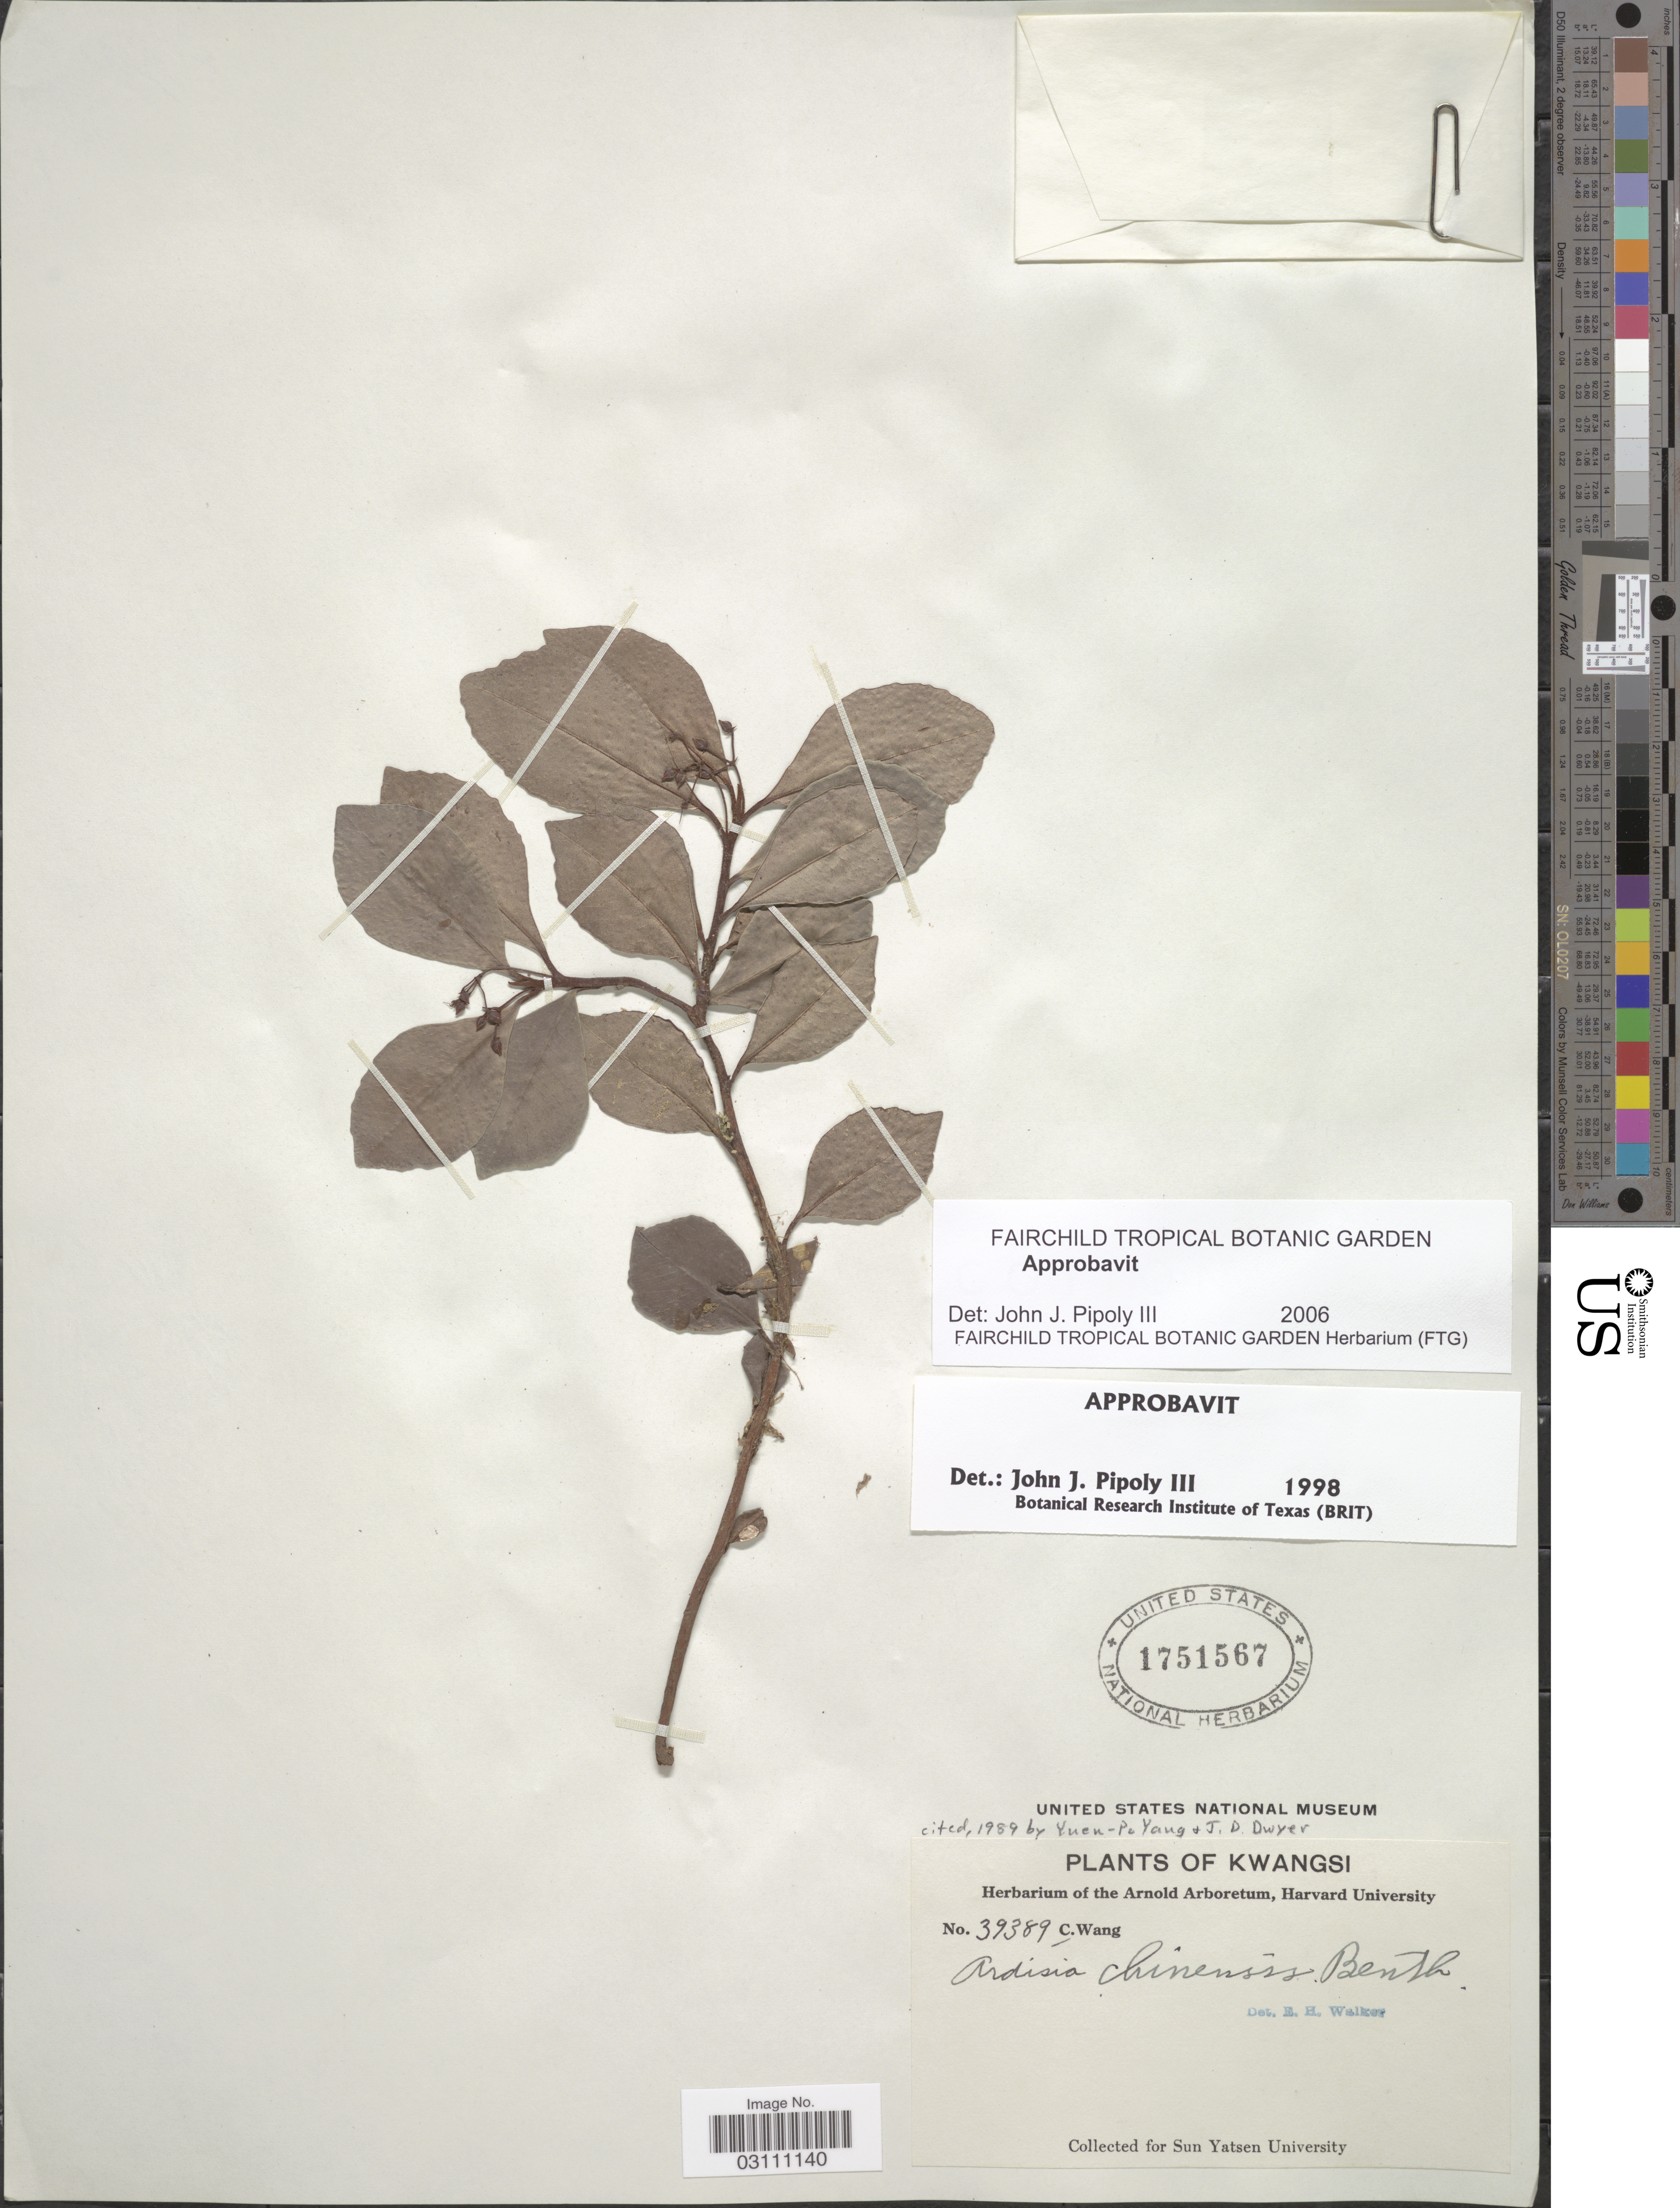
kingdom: Plantae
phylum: Tracheophyta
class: Magnoliopsida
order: Ericales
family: Primulaceae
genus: Ardisia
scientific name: Ardisia chinensis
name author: Benth.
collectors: C. Wang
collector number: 39389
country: China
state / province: Guangxi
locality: Kwangsi.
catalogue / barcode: US 1751567